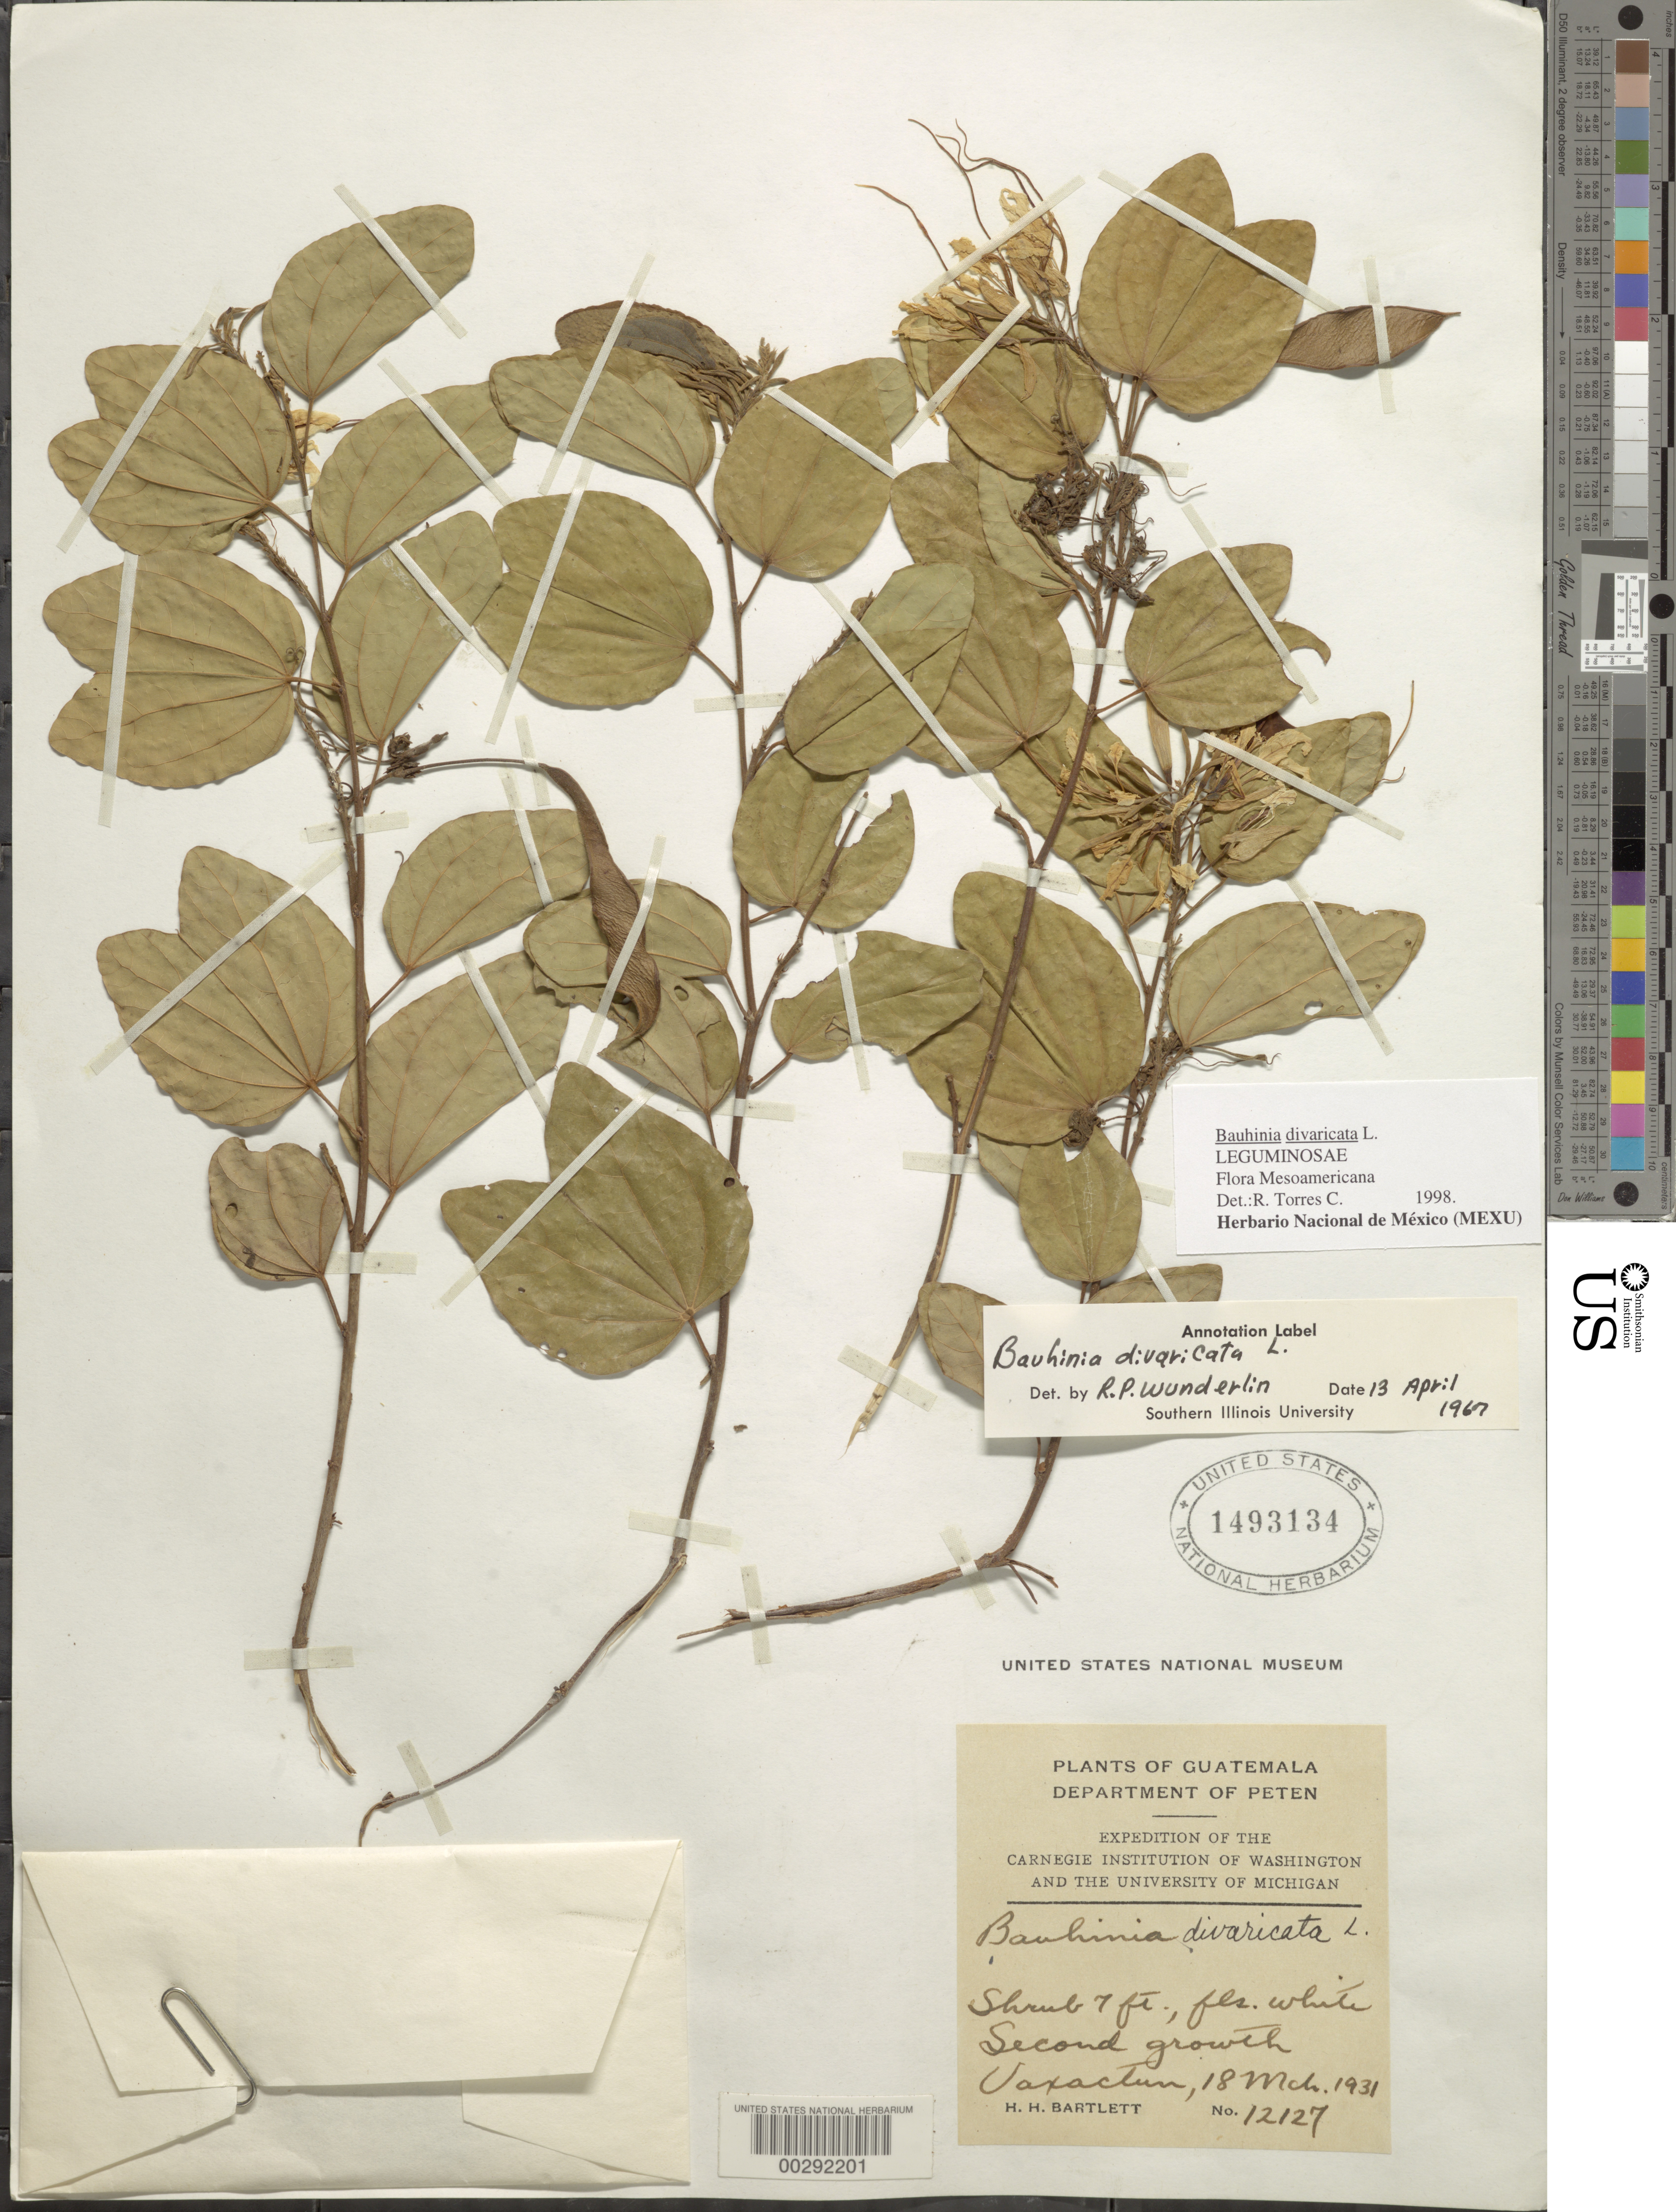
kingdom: Plantae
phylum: Tracheophyta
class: Magnoliopsida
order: Fabales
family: Fabaceae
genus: Bauhinia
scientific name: Bauhinia divaricata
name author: L.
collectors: H. H. Bartlett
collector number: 12127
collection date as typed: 18 Mar 1931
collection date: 1931-03-18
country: Guatemala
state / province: El Petén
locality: Uaxactún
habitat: Second growth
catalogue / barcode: US 1493134